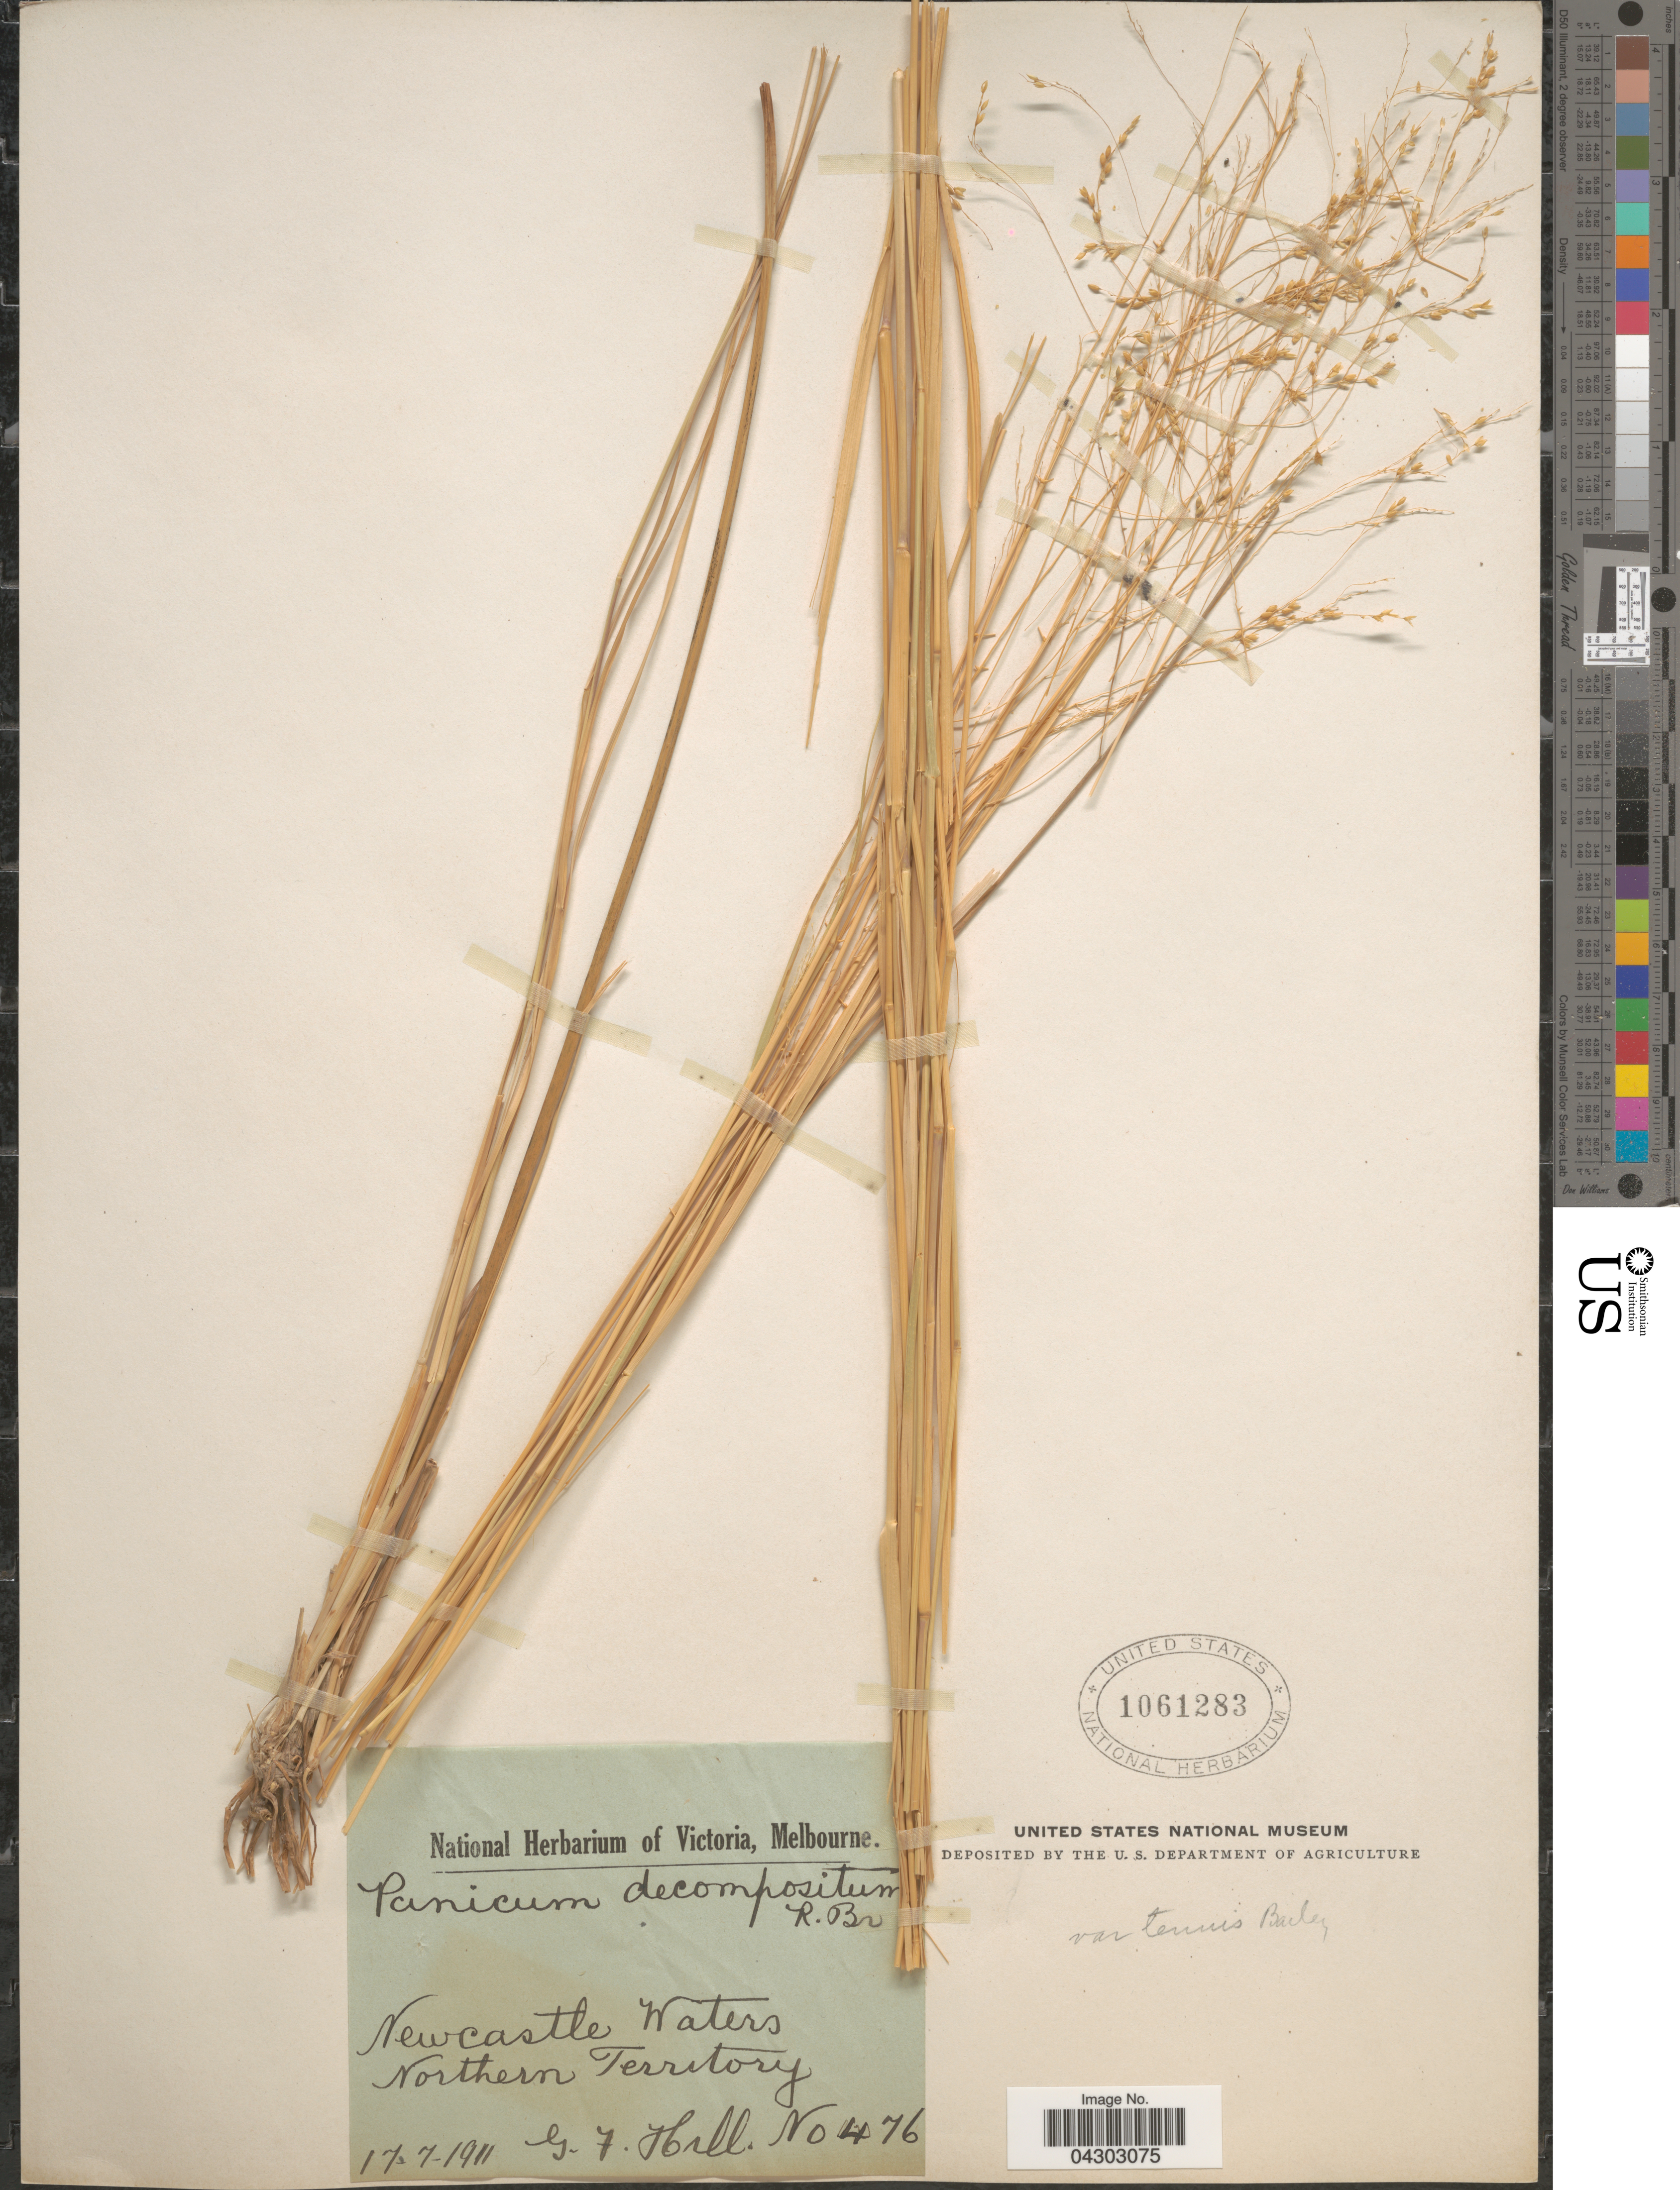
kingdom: Plantae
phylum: Tracheophyta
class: Liliopsida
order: Poales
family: Poaceae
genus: Panicum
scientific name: Panicum decompositum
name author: R. Br.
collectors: G. Hill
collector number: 476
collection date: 1911-07-17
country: Australia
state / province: Northern Territory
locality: Newcastle Waters. Northern Territory.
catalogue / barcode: US 1061283